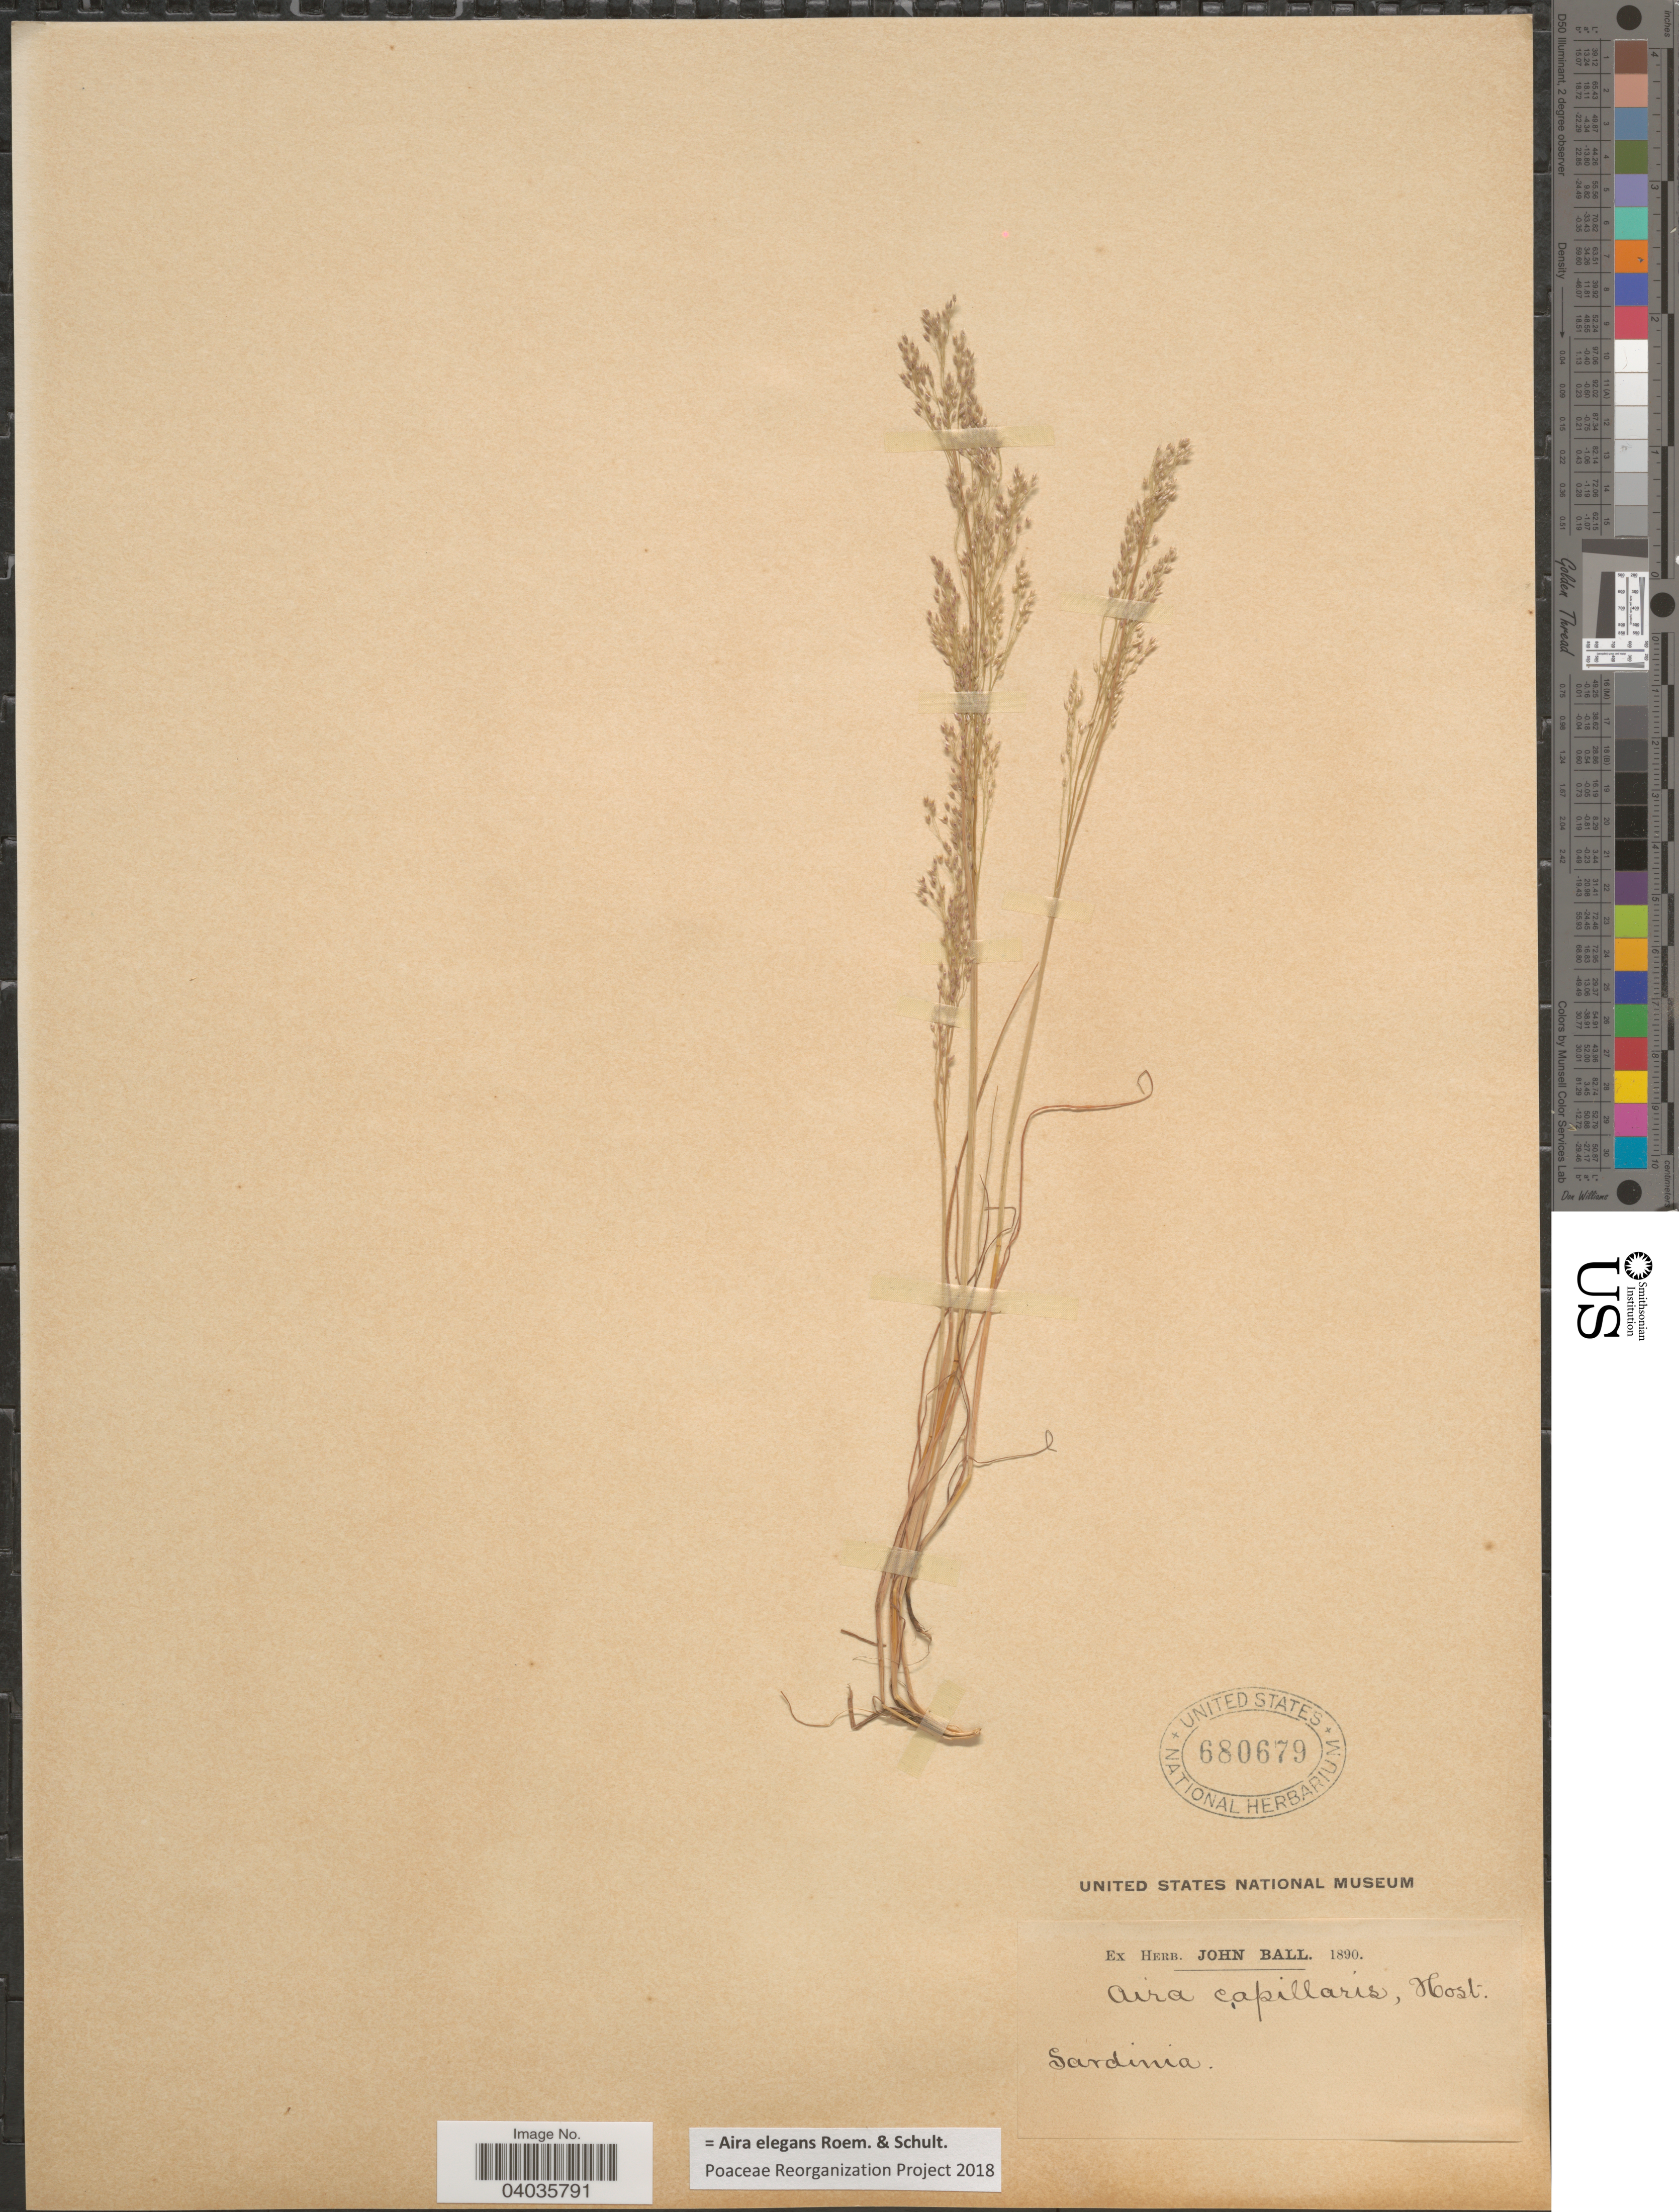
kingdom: Plantae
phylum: Tracheophyta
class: Liliopsida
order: Poales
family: Poaceae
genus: Aira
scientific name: Aira elegans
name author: L.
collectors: ex herb. John Ball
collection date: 1890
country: Italy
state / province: Sardegna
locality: Sardinia.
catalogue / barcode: US 680679